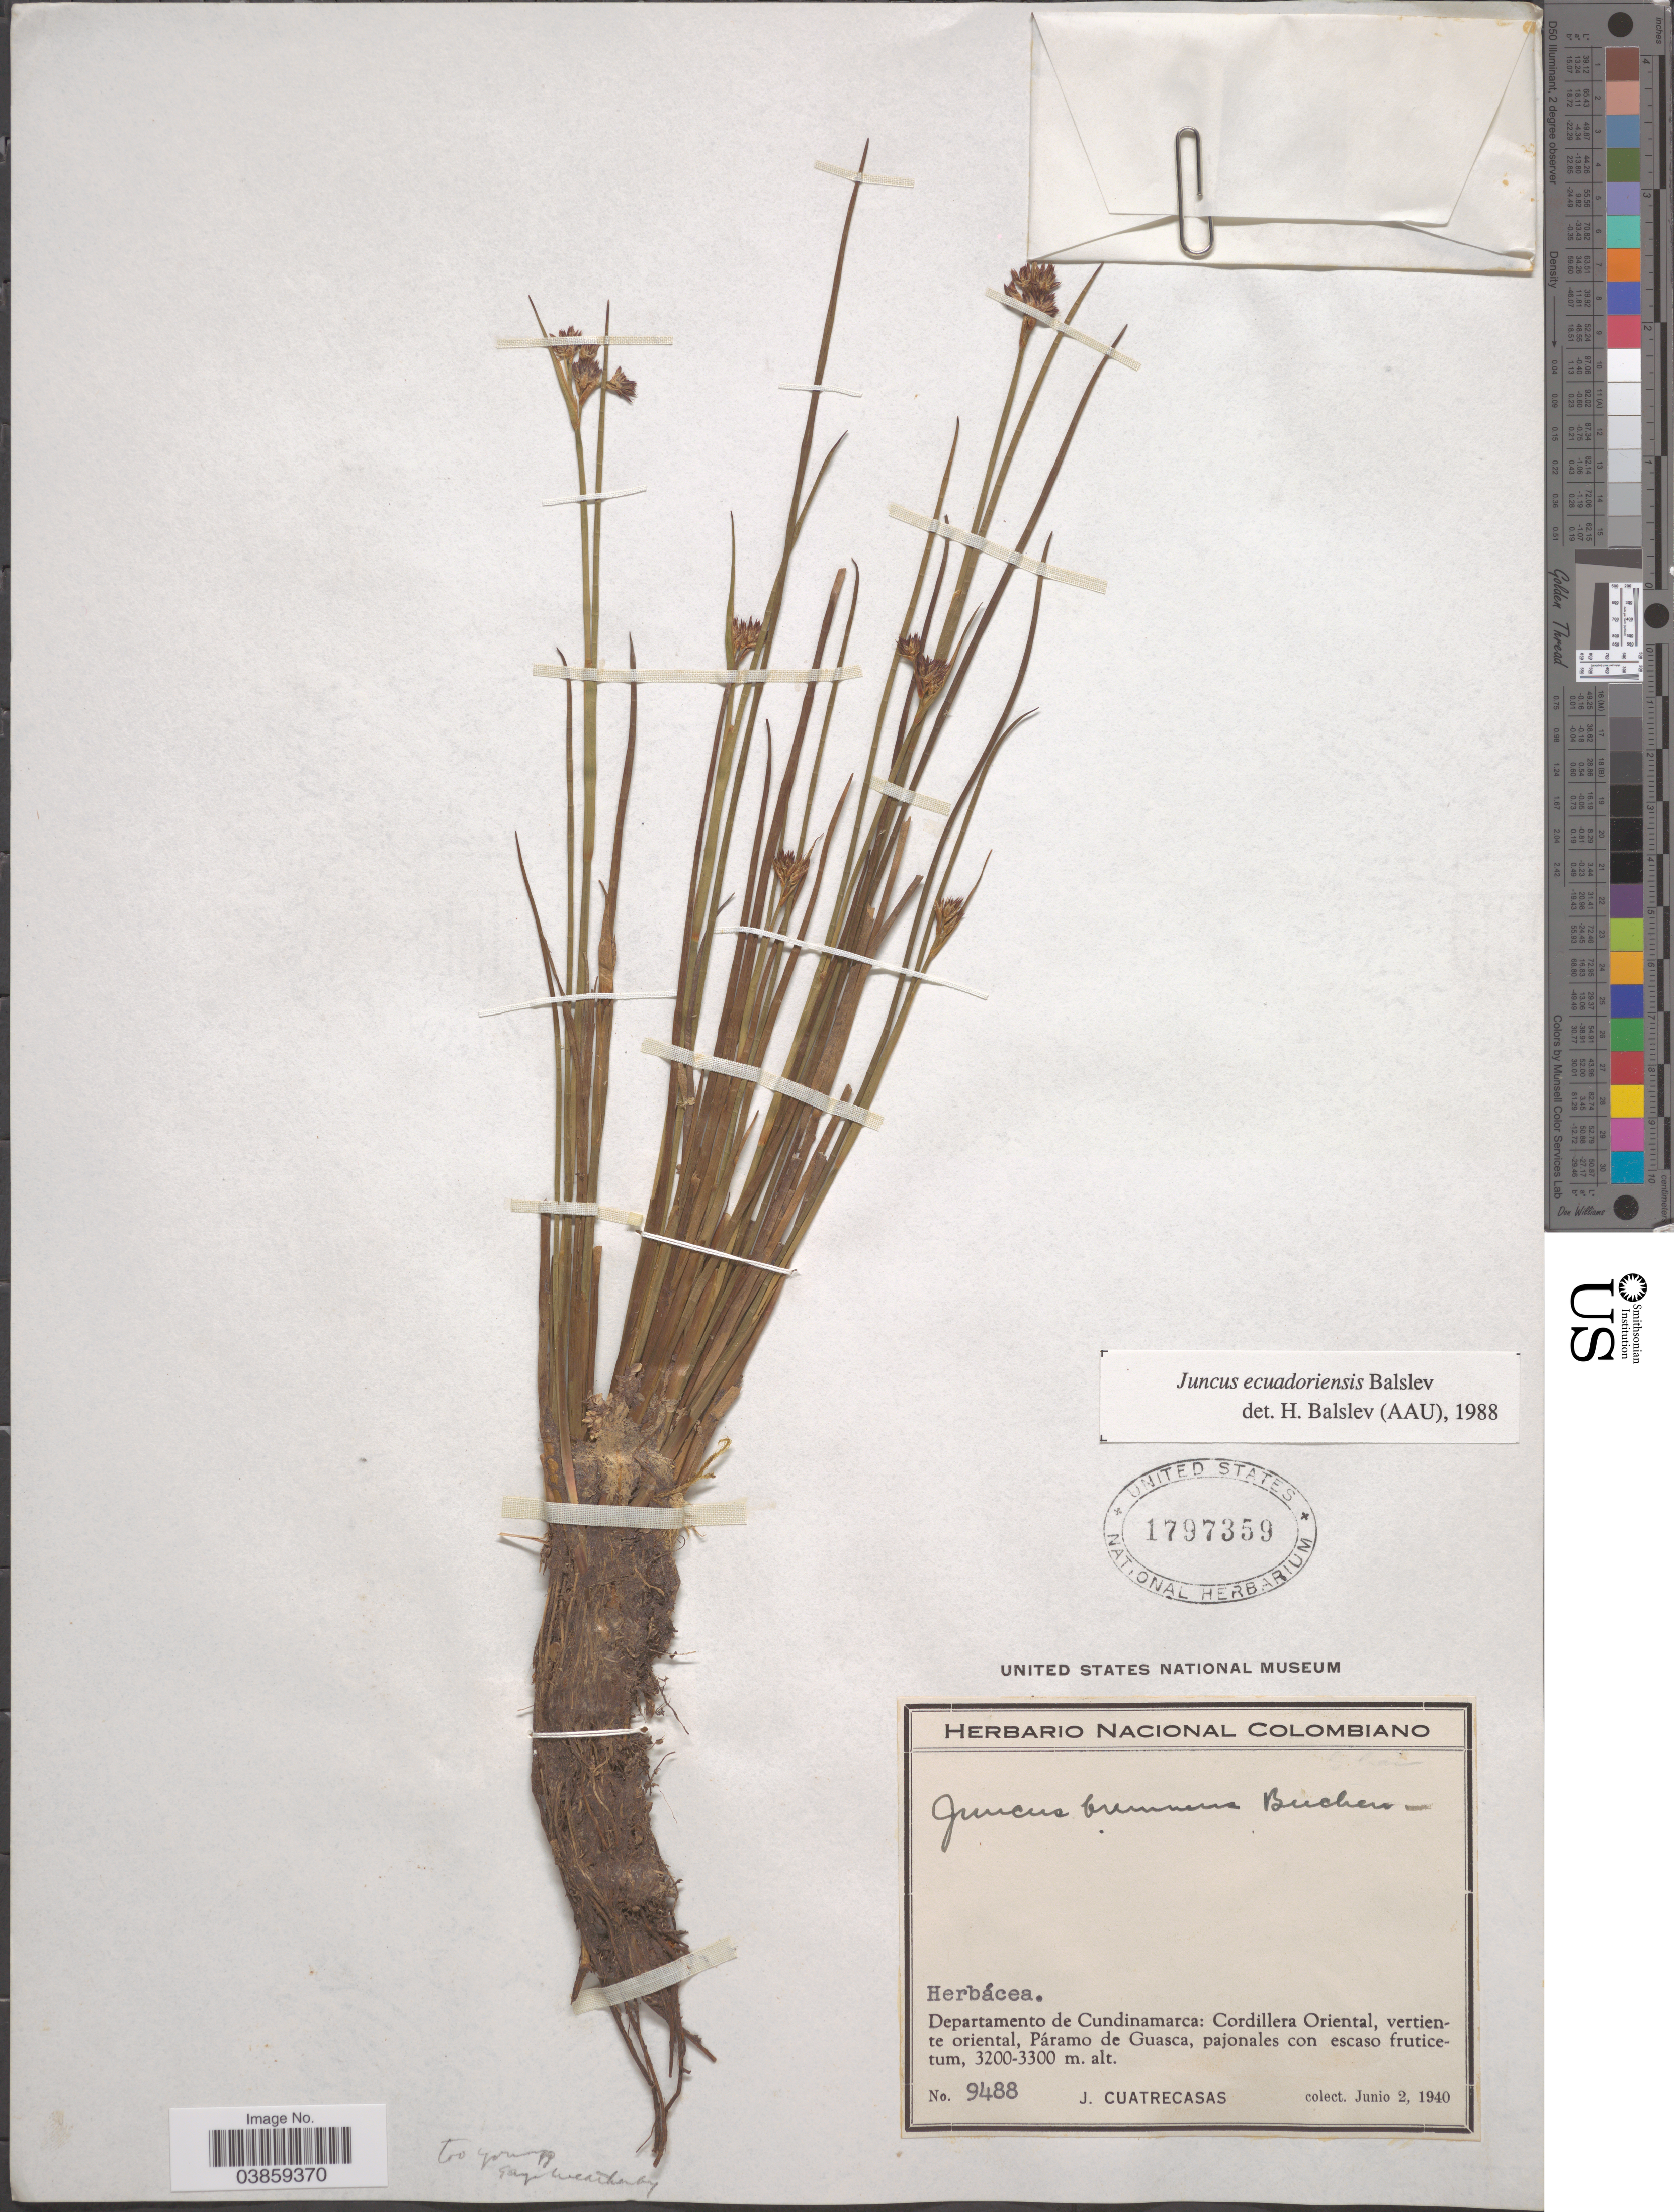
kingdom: Plantae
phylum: Tracheophyta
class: Liliopsida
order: Poales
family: Juncaceae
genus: Juncus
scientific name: Juncus ecuadoriensis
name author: Balslev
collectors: J. Cuatrecasas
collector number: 9488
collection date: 1940-06-02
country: Colombia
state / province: Cundinamarca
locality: Departamento de Cundinamarca: Cordillera Oriental, vertiente oriental, Páramo de Guasca.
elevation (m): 3200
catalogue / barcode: US 1797359